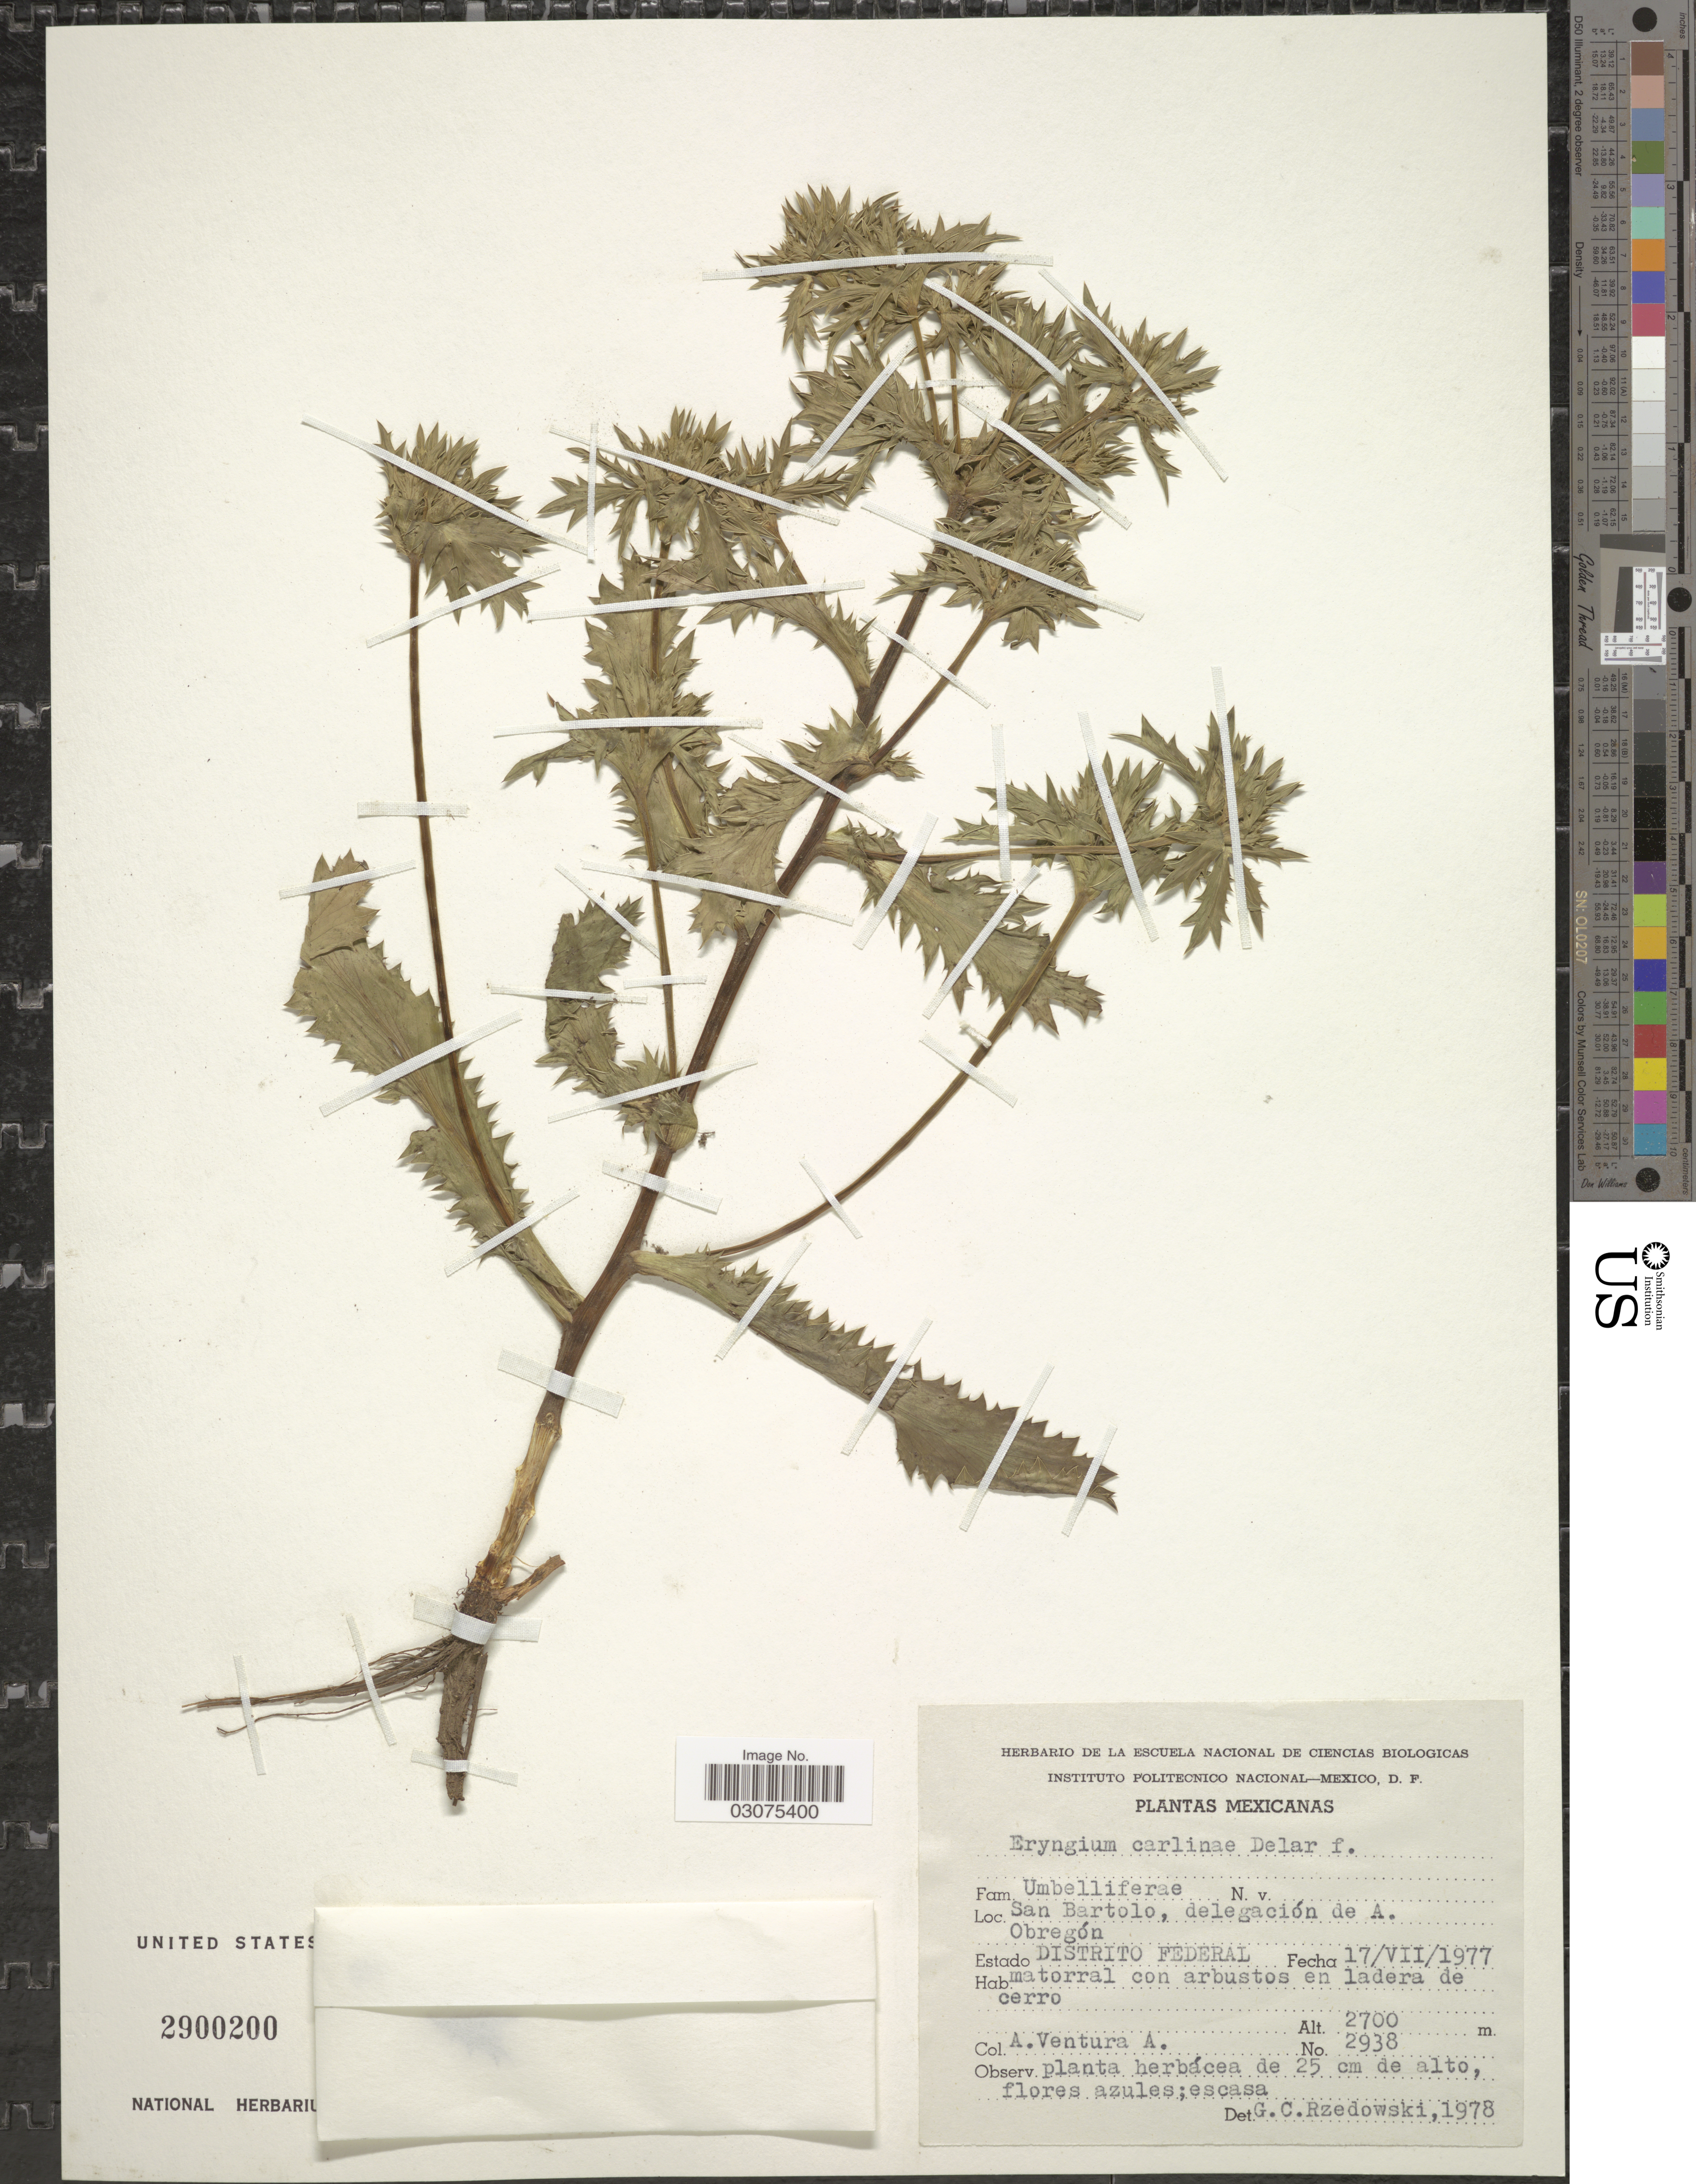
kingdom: Plantae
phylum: Tracheophyta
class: Magnoliopsida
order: Apiales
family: Apiaceae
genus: Eryngium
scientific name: Eryngium carlinae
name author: F. Delaroche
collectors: A. Ventura A.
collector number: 2938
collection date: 1977-07-17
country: Mexico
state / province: Distrito Federal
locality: San Bartolo, delegación de A. Obregón.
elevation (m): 2700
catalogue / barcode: US 2900200